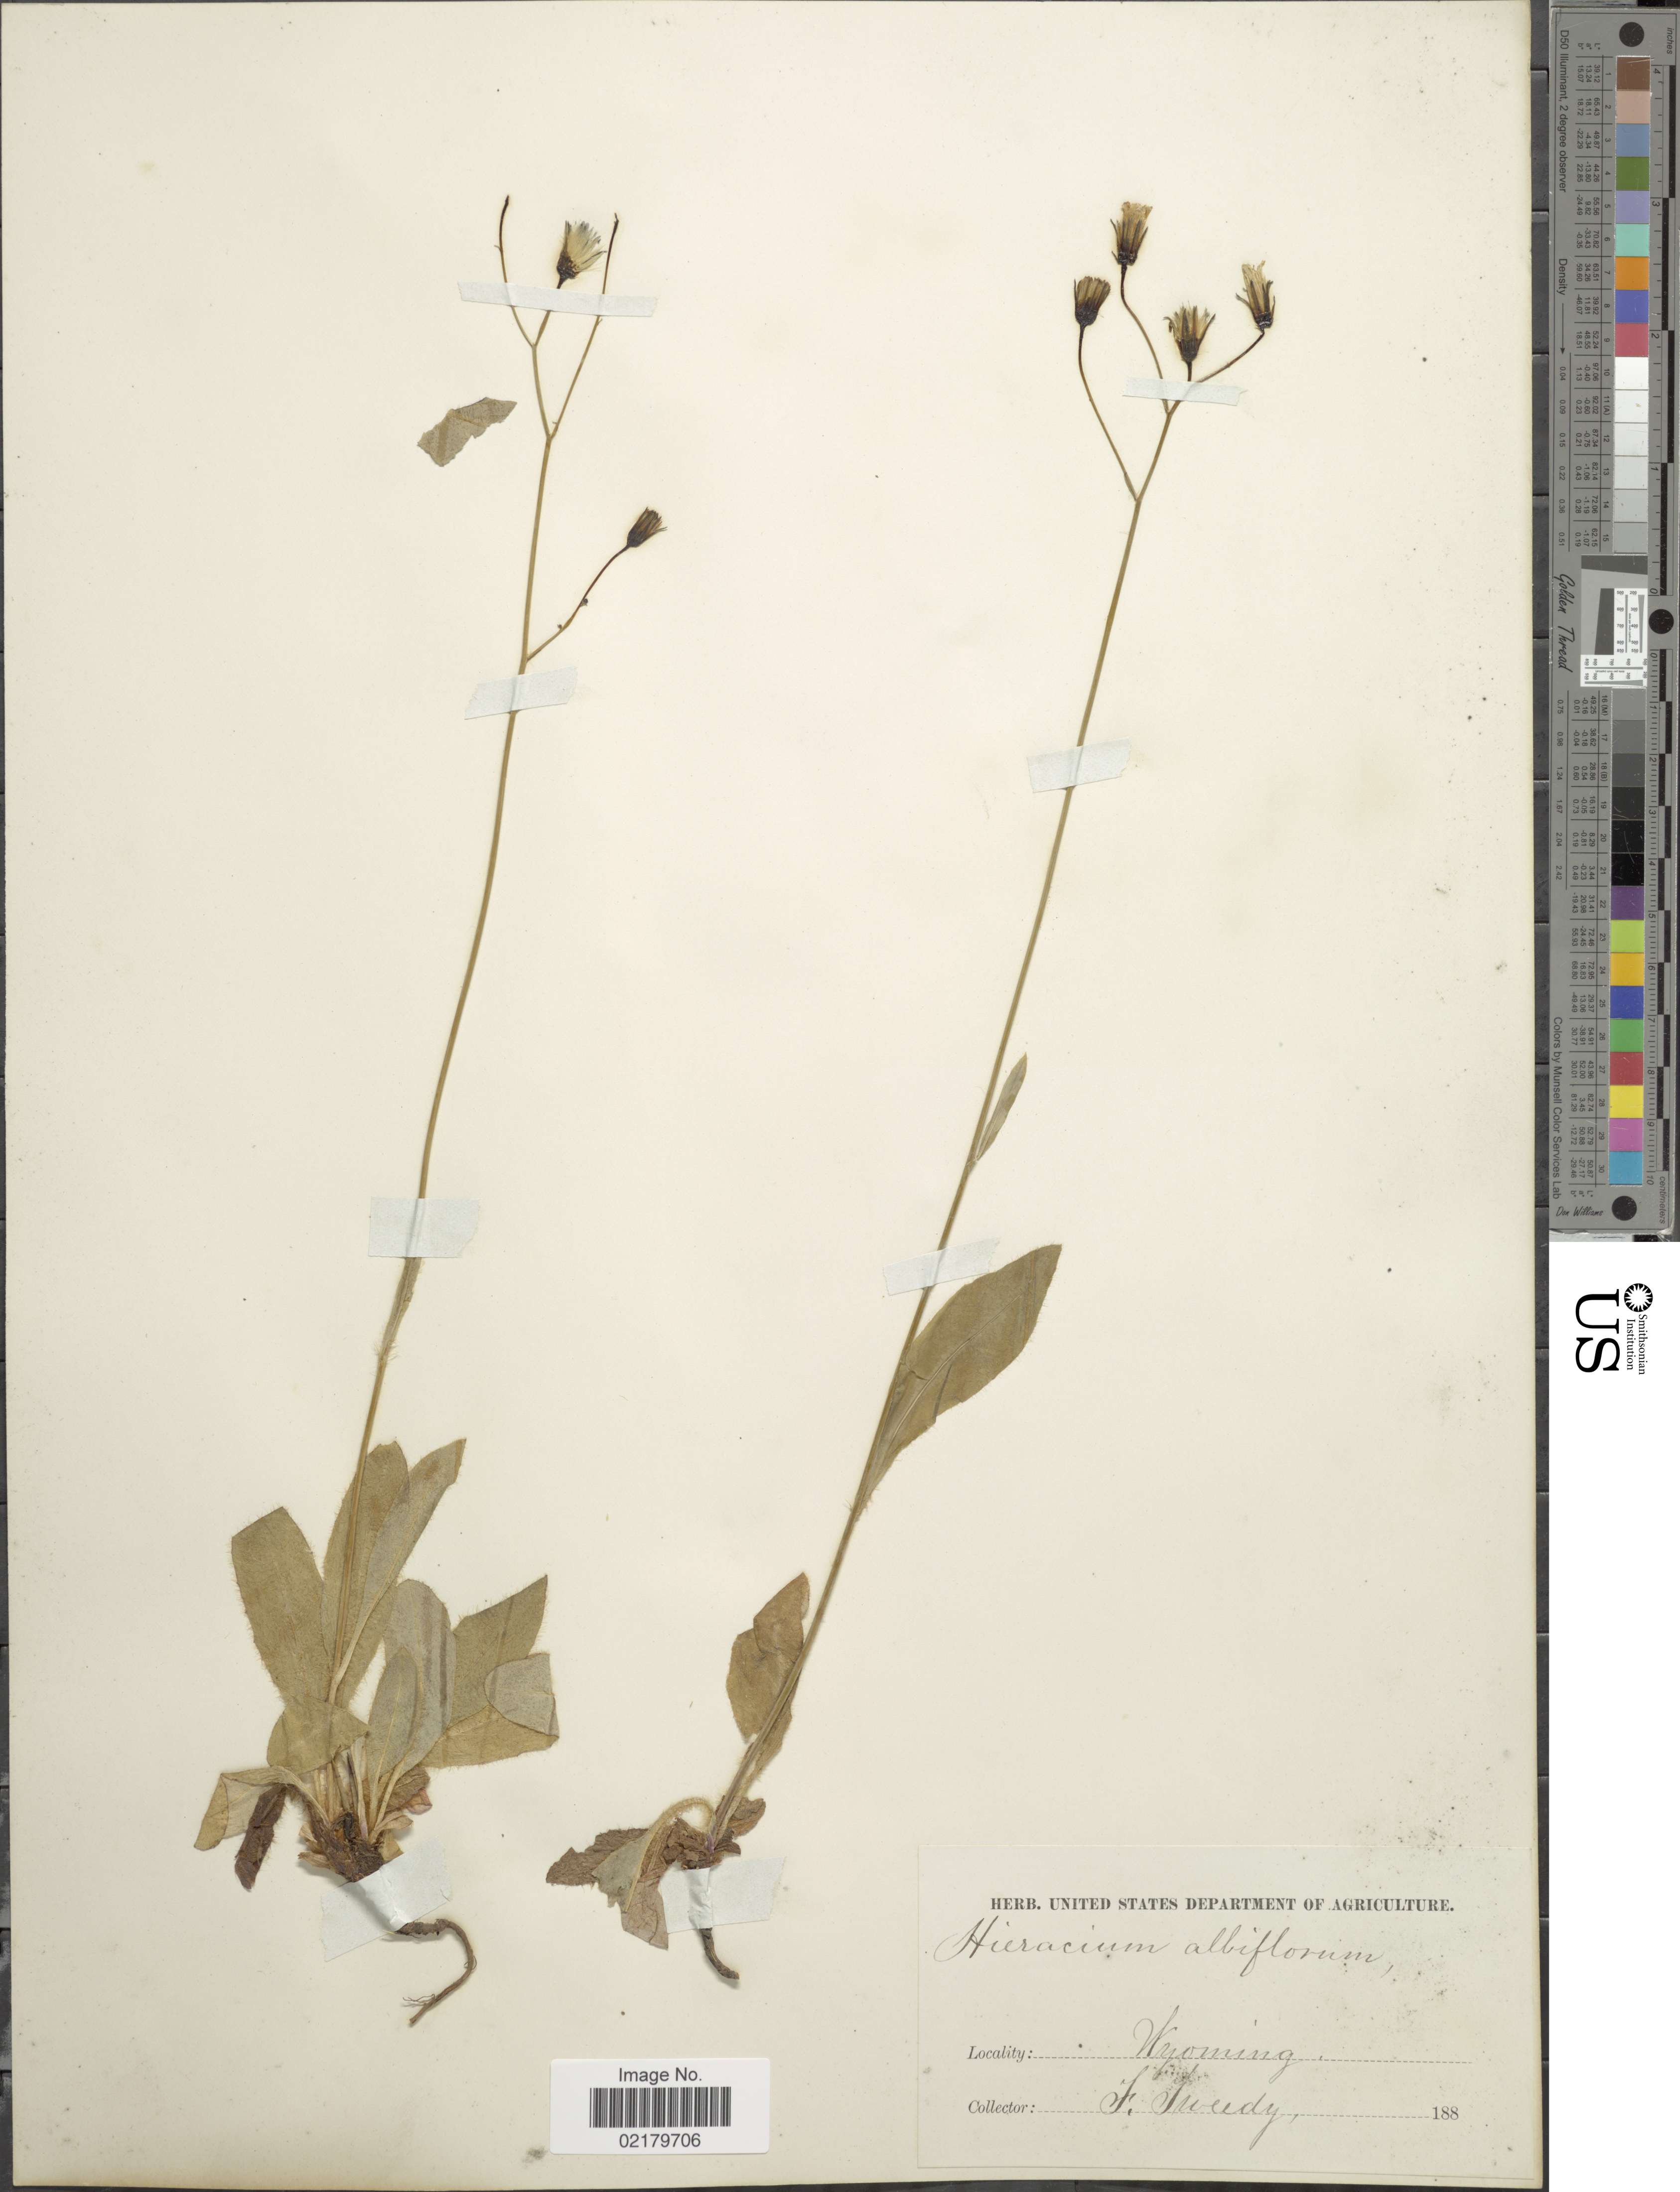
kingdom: Plantae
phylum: Tracheophyta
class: Magnoliopsida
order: Asterales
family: Asteraceae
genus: Hieracium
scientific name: Hieracium albiflorum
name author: Hook.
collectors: F. Tweedy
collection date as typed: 188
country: United States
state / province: Wyoming